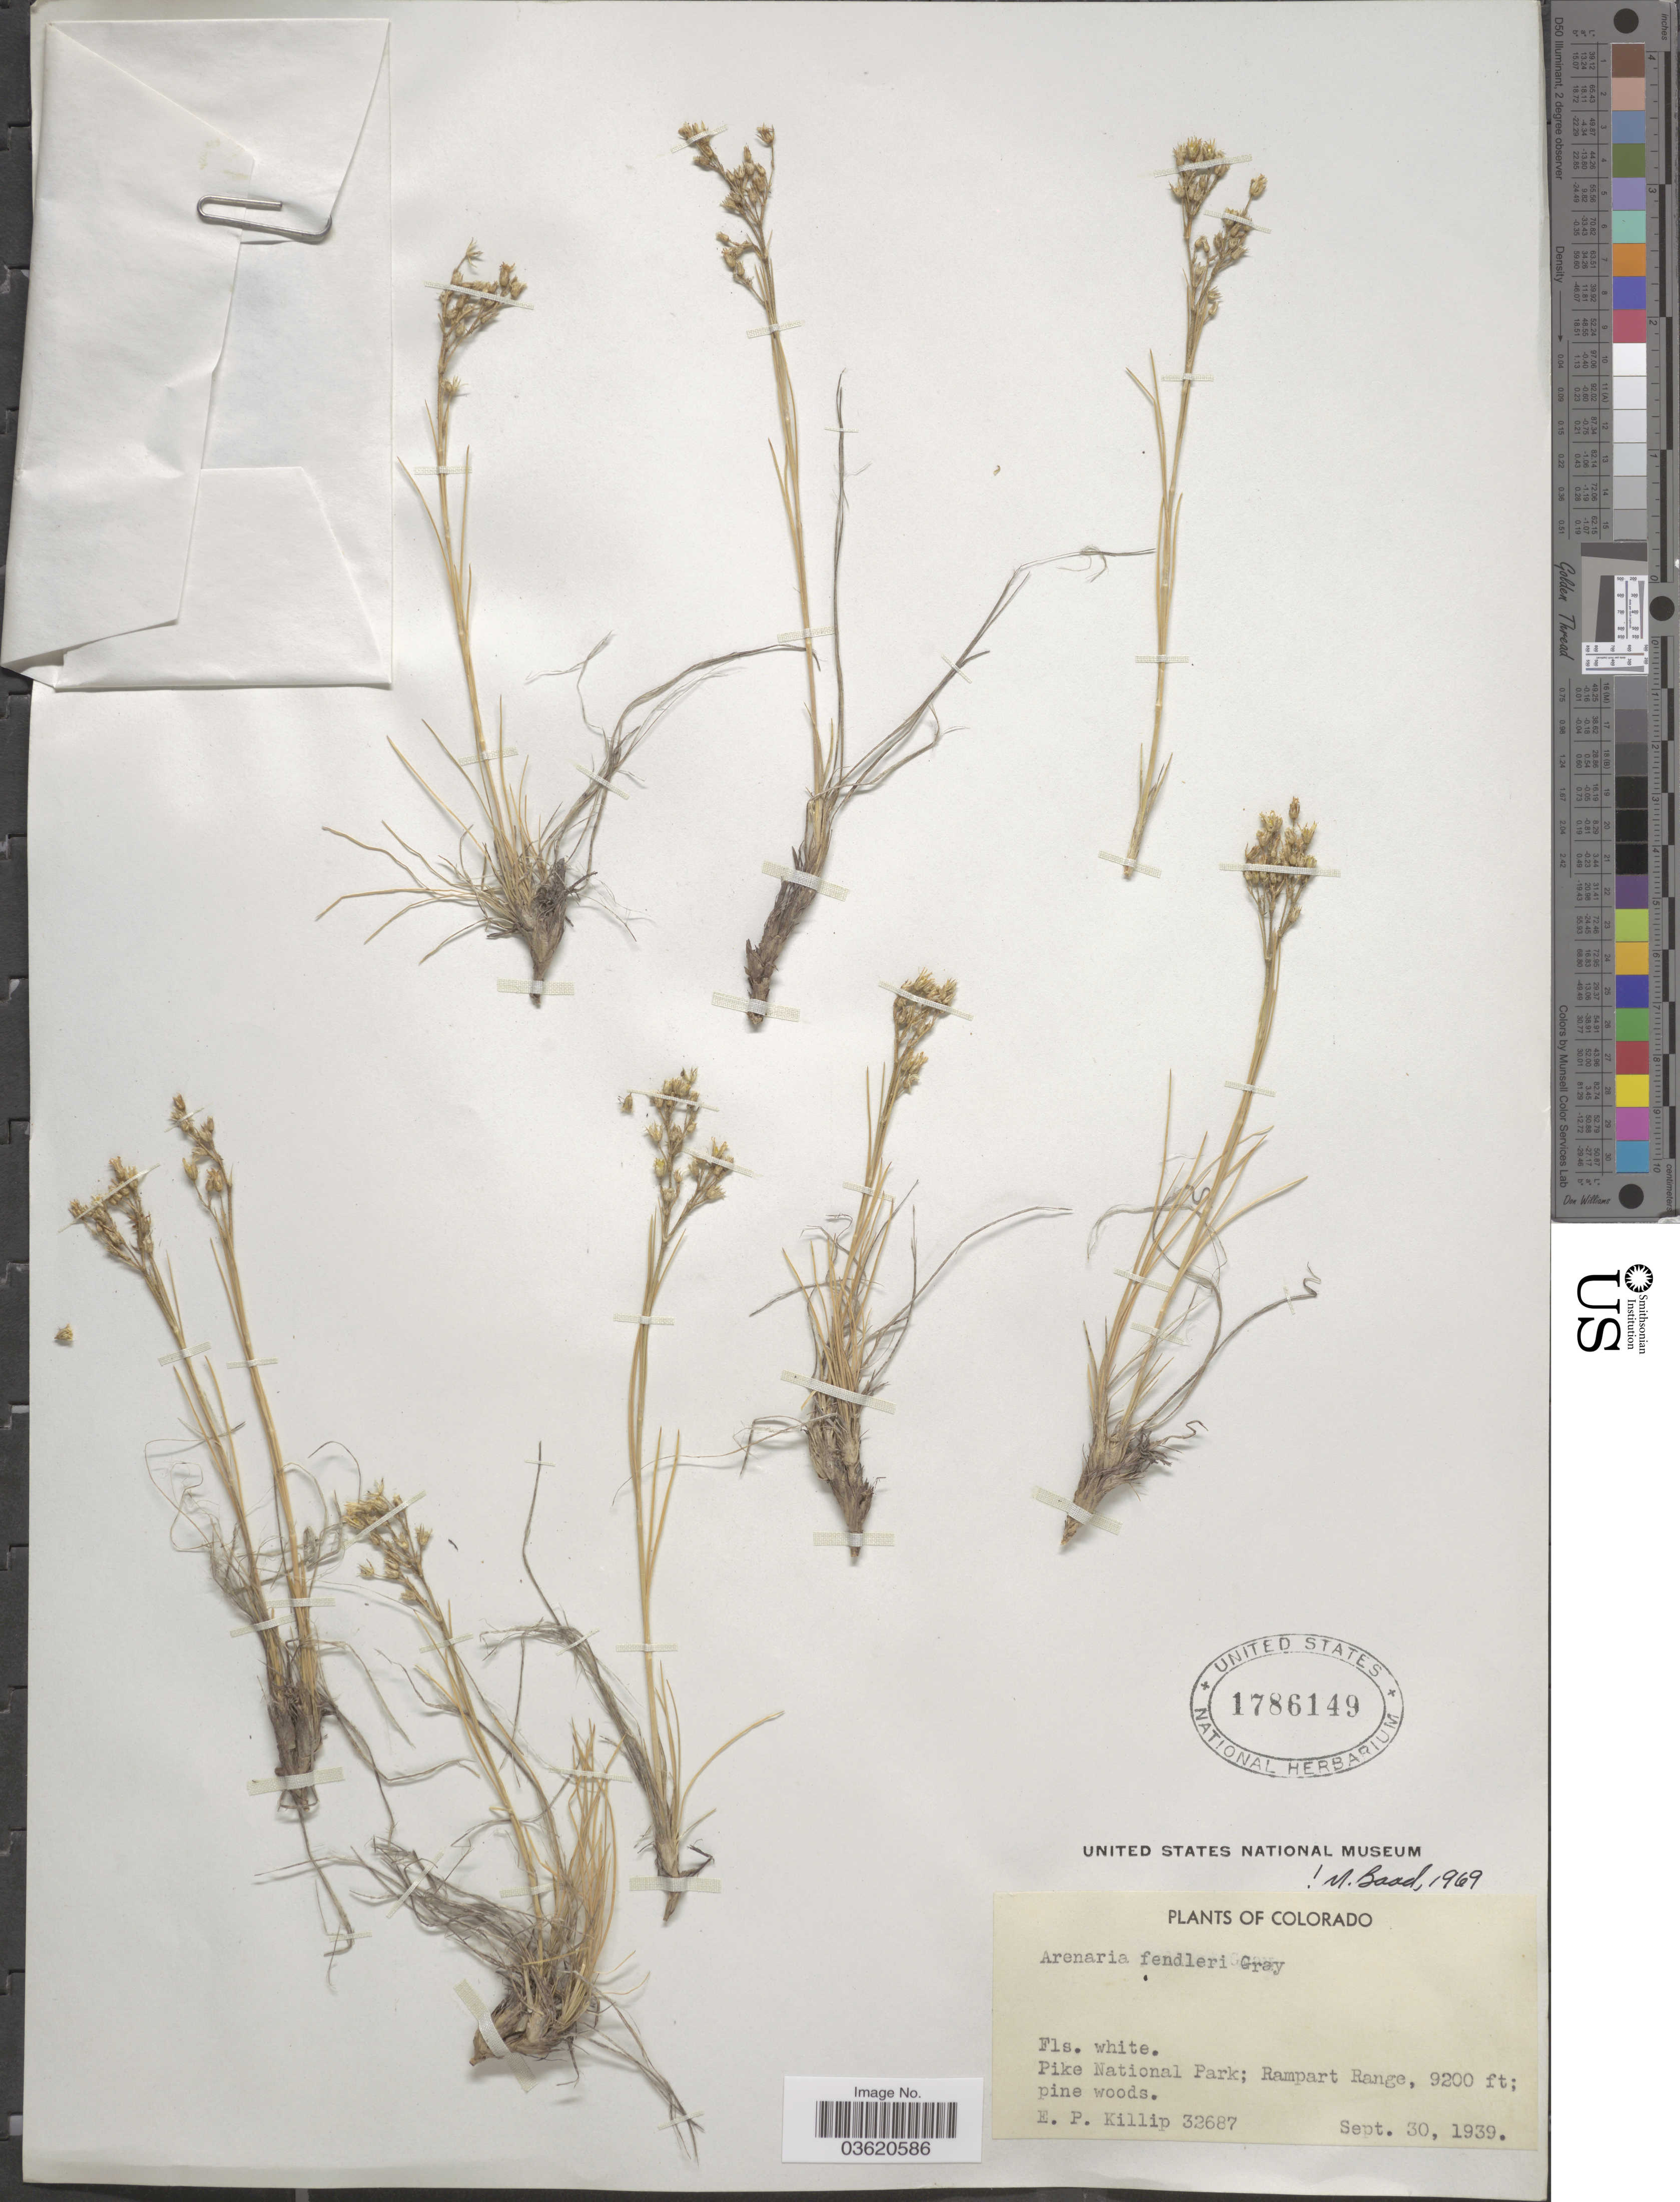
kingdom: Plantae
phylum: Tracheophyta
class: Magnoliopsida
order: Caryophyllales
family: Caryophyllaceae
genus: Eremogone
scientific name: Eremogone fendleri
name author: (A. Gray) Ikonn.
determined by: U.S. National Herbarium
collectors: E. P. Killip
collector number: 32687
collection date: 1939-09-30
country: United States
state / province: Colorado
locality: Pike National Park; Rampart Range.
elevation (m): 2804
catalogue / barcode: US 1786149